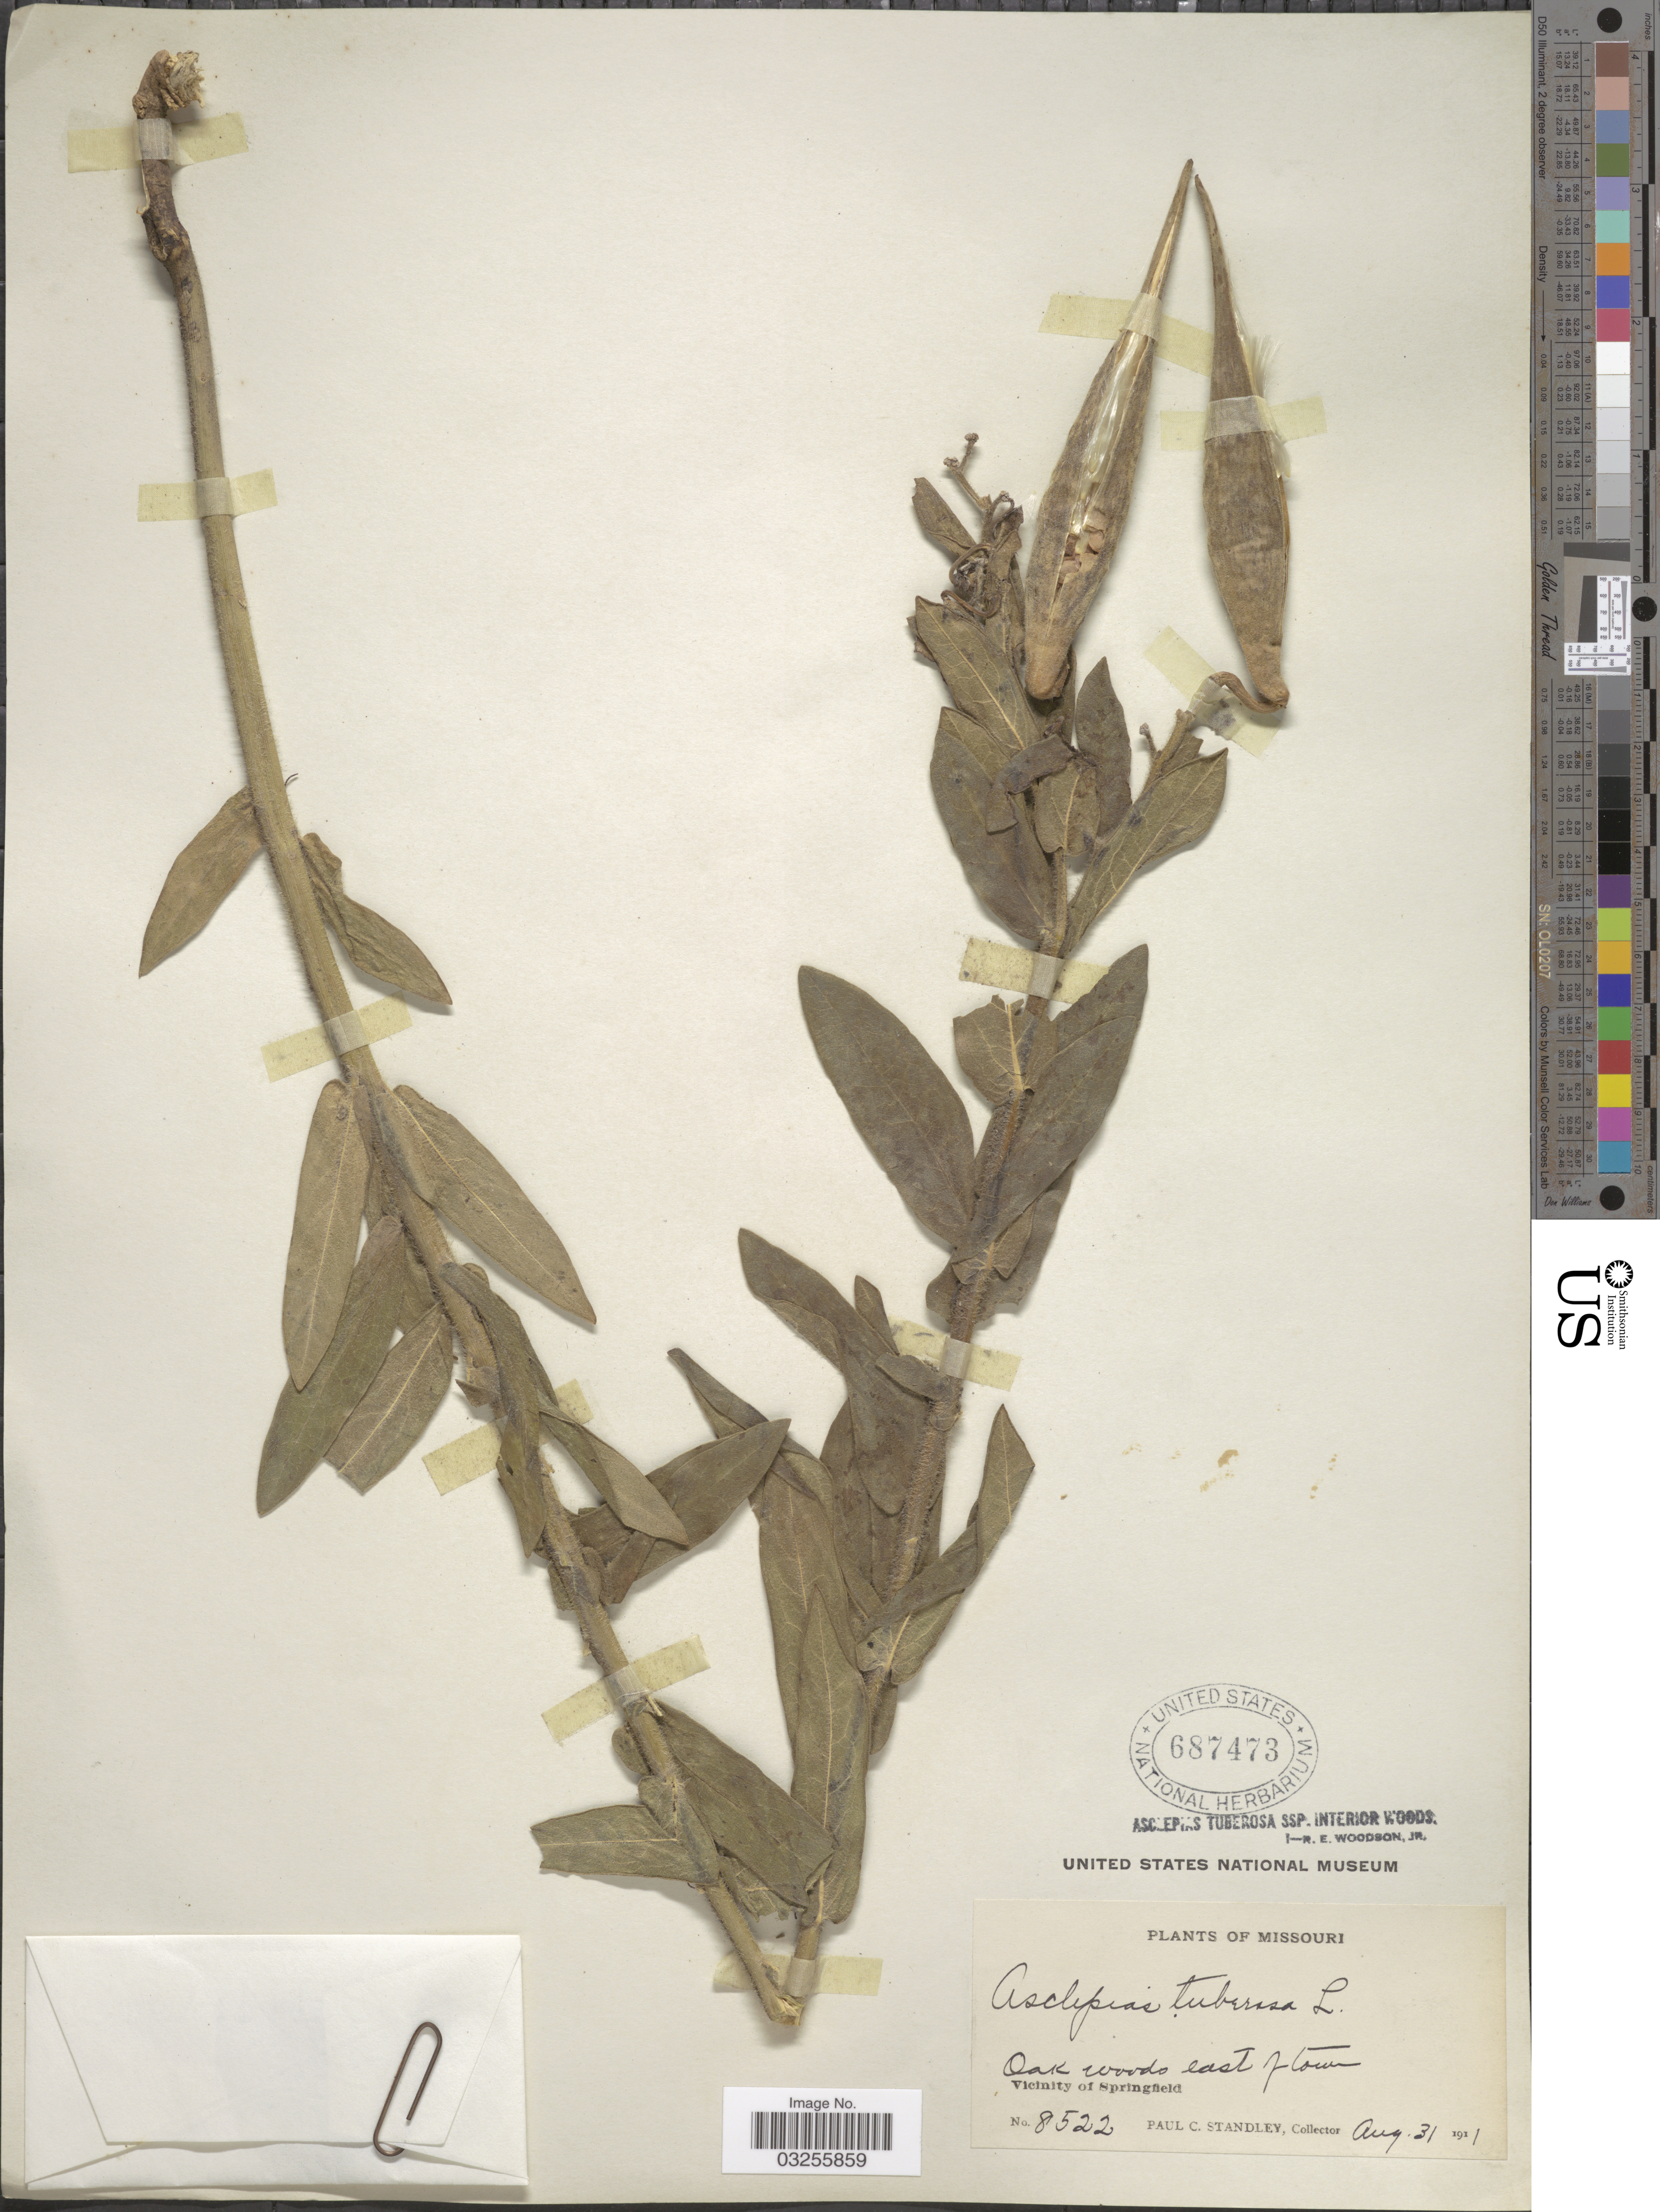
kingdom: Plantae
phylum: Tracheophyta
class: Magnoliopsida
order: Gentianales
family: Apocynaceae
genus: Asclepias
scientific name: Asclepias tuberosa subsp. interior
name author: Woodson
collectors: P. C. Standley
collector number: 8522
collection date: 1911-08-31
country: United States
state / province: Missouri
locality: Oak woods east of town. Vicinity of Springfield.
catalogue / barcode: US 687473